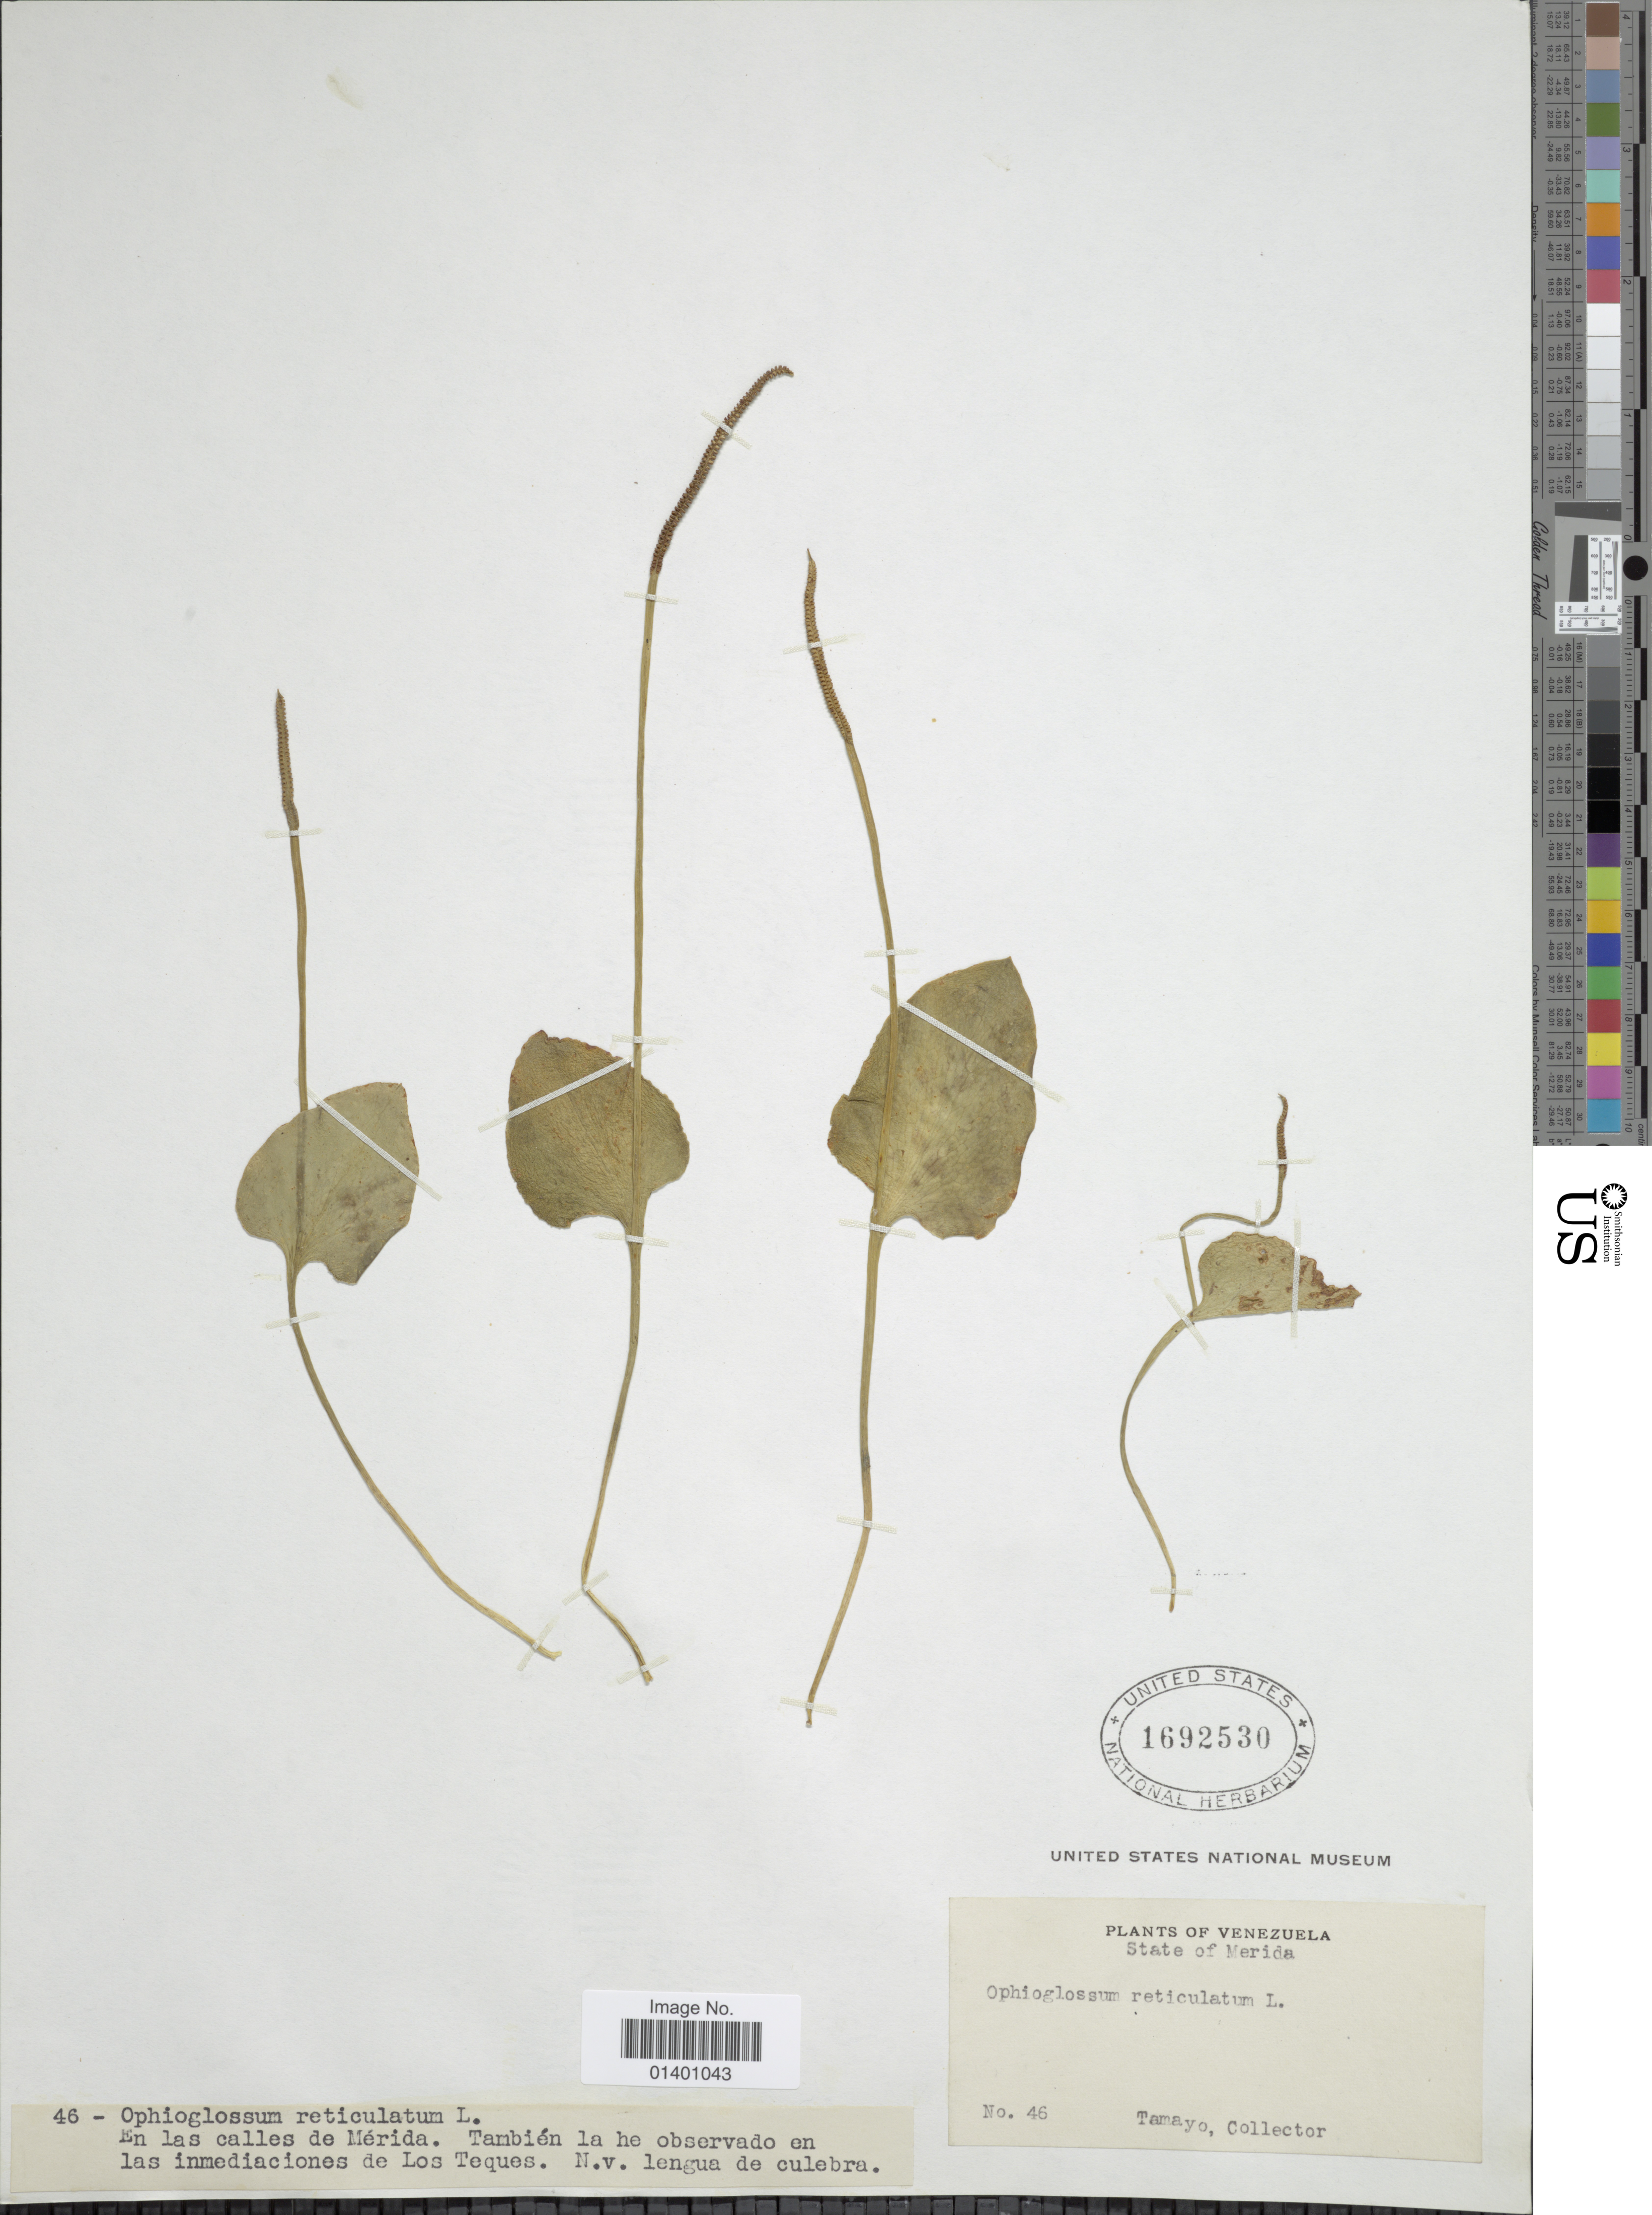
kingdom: Plantae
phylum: Tracheophyta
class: Polypodiopsida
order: Ophioglossales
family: Ophioglossaceae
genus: Ophioglossum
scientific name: Ophioglossum reticulatum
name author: L.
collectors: -. Tamayo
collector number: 46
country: Venezuela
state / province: Mérida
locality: En las calles de Mérida, Los Teques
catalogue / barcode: US 1692530